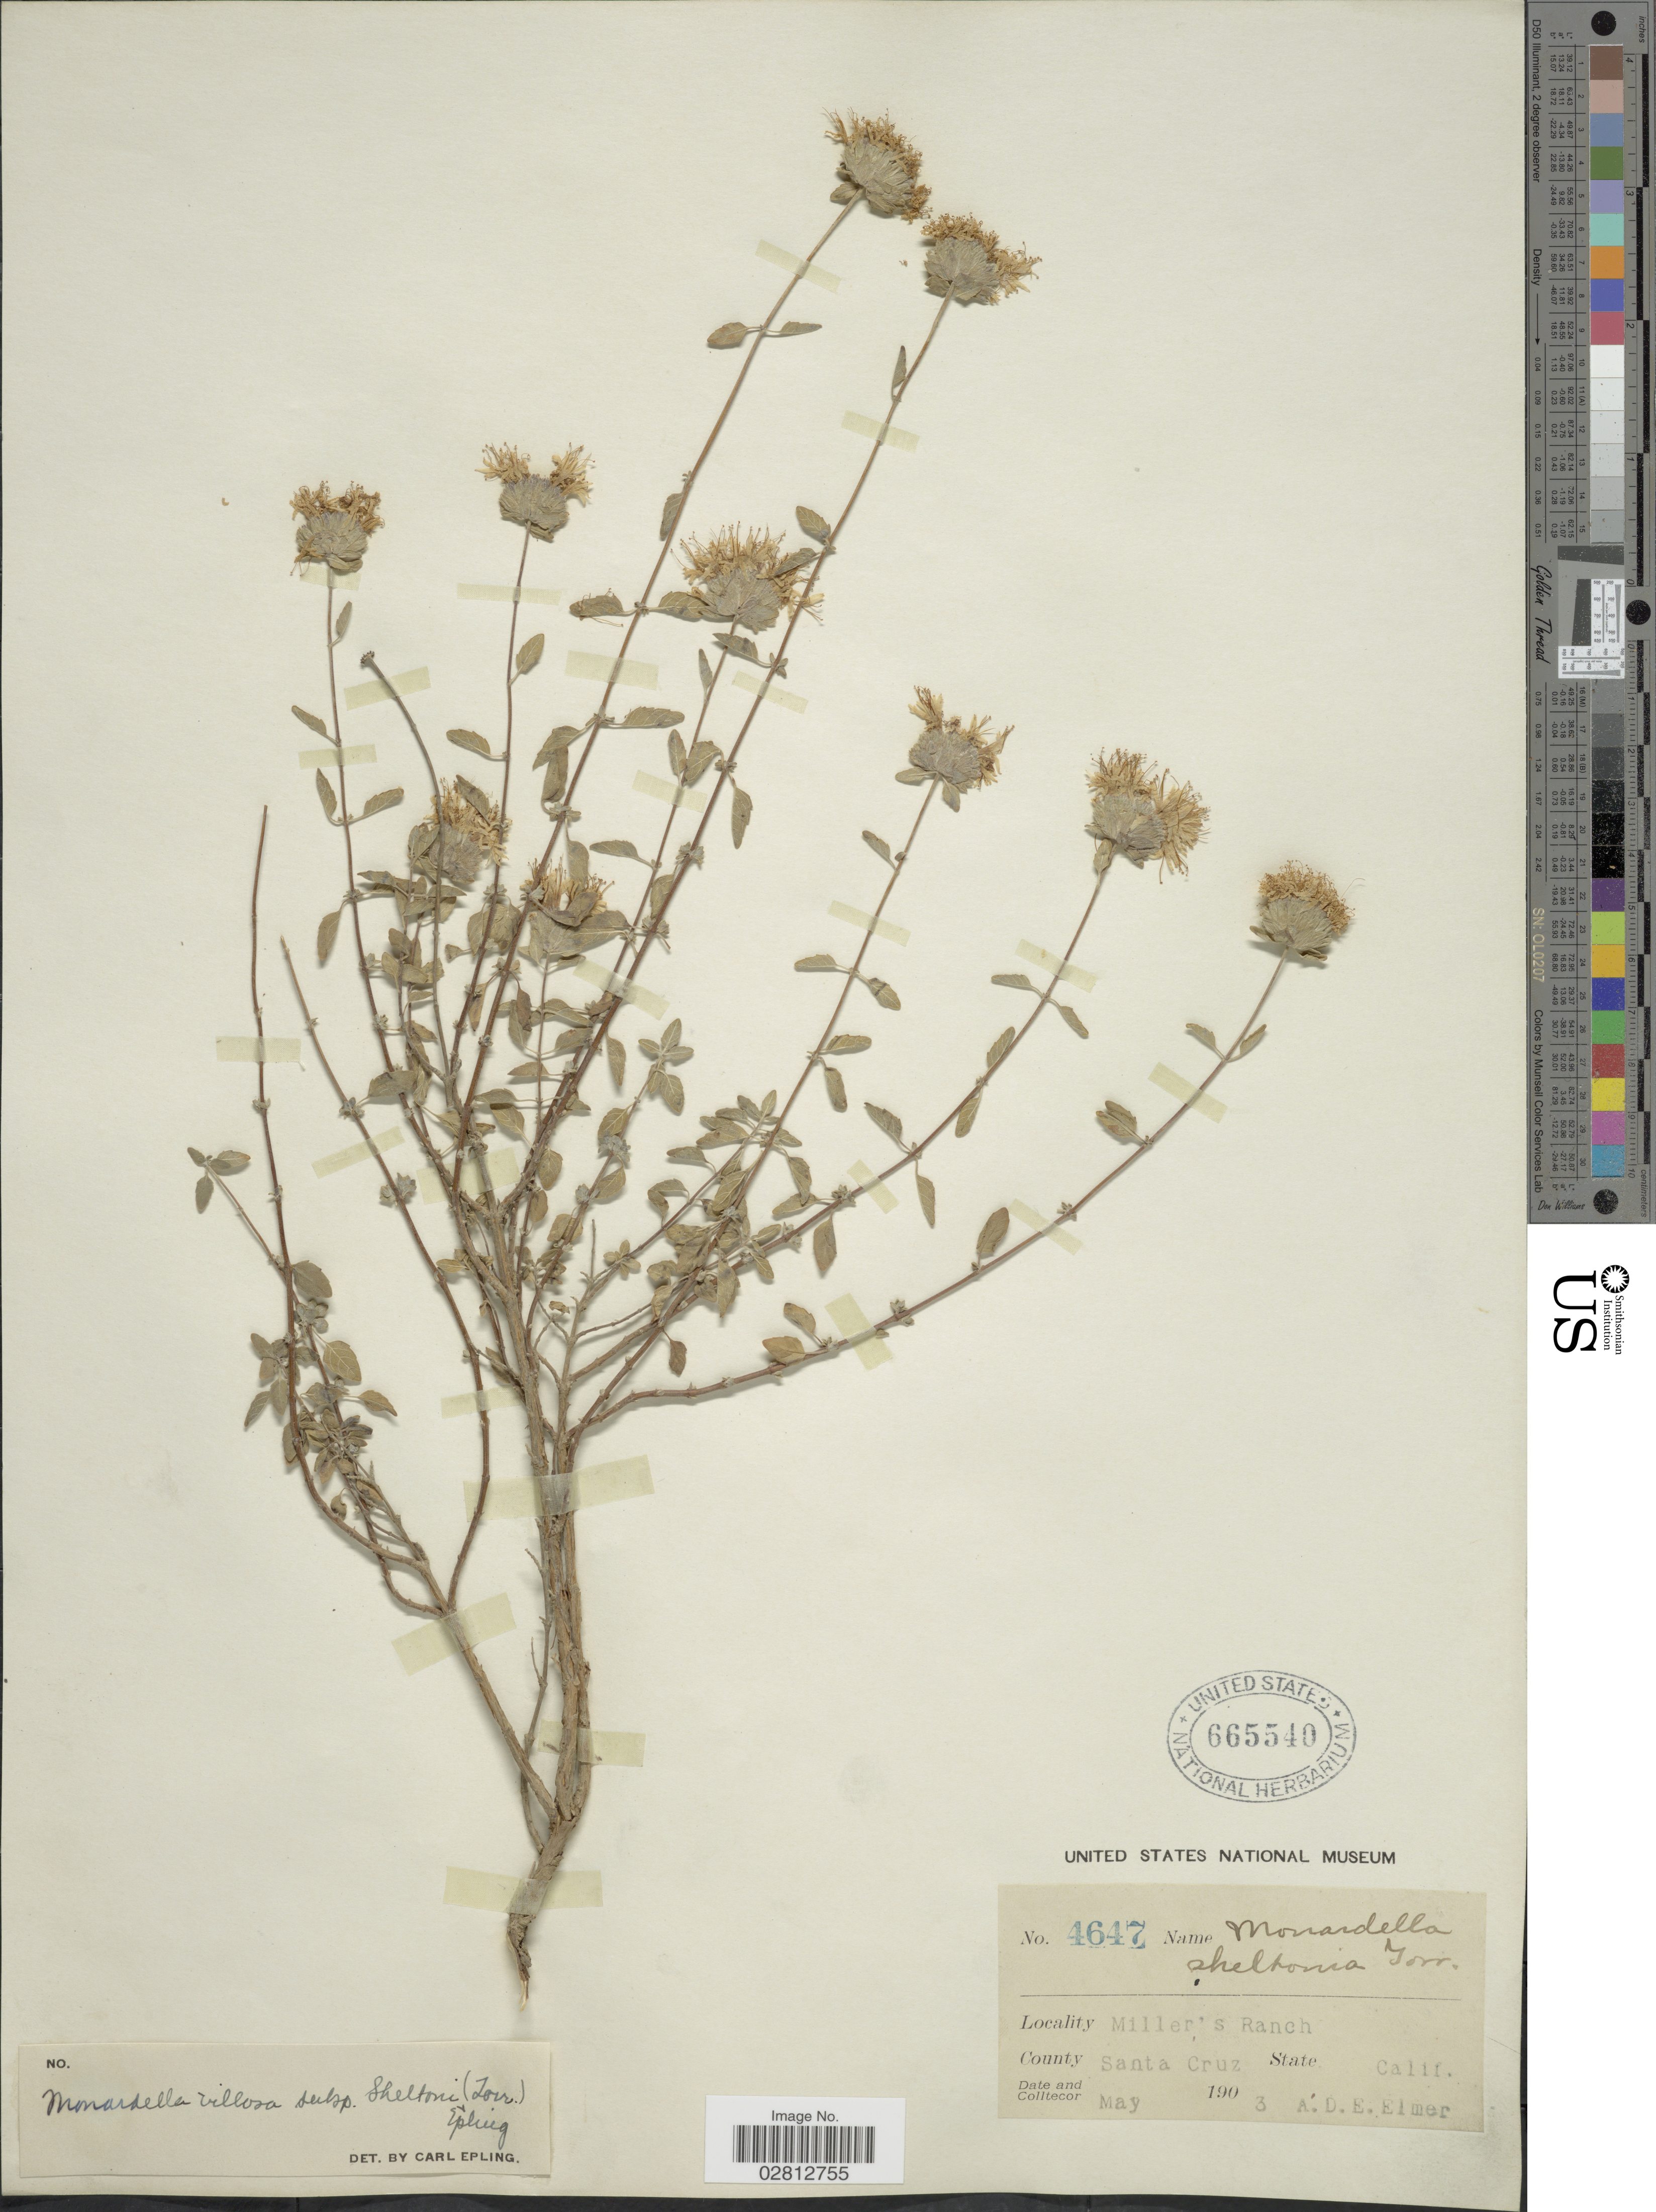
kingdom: Plantae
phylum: Tracheophyta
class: Magnoliopsida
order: Lamiales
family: Lamiaceae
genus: Monardella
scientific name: Monardella villosa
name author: Benth.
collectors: A. D. E. Elmer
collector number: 4647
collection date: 1903-05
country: United States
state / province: California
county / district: Santa Cruz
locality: Miller's Ranch, County Santa Cruz, State Calif.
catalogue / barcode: US 665540